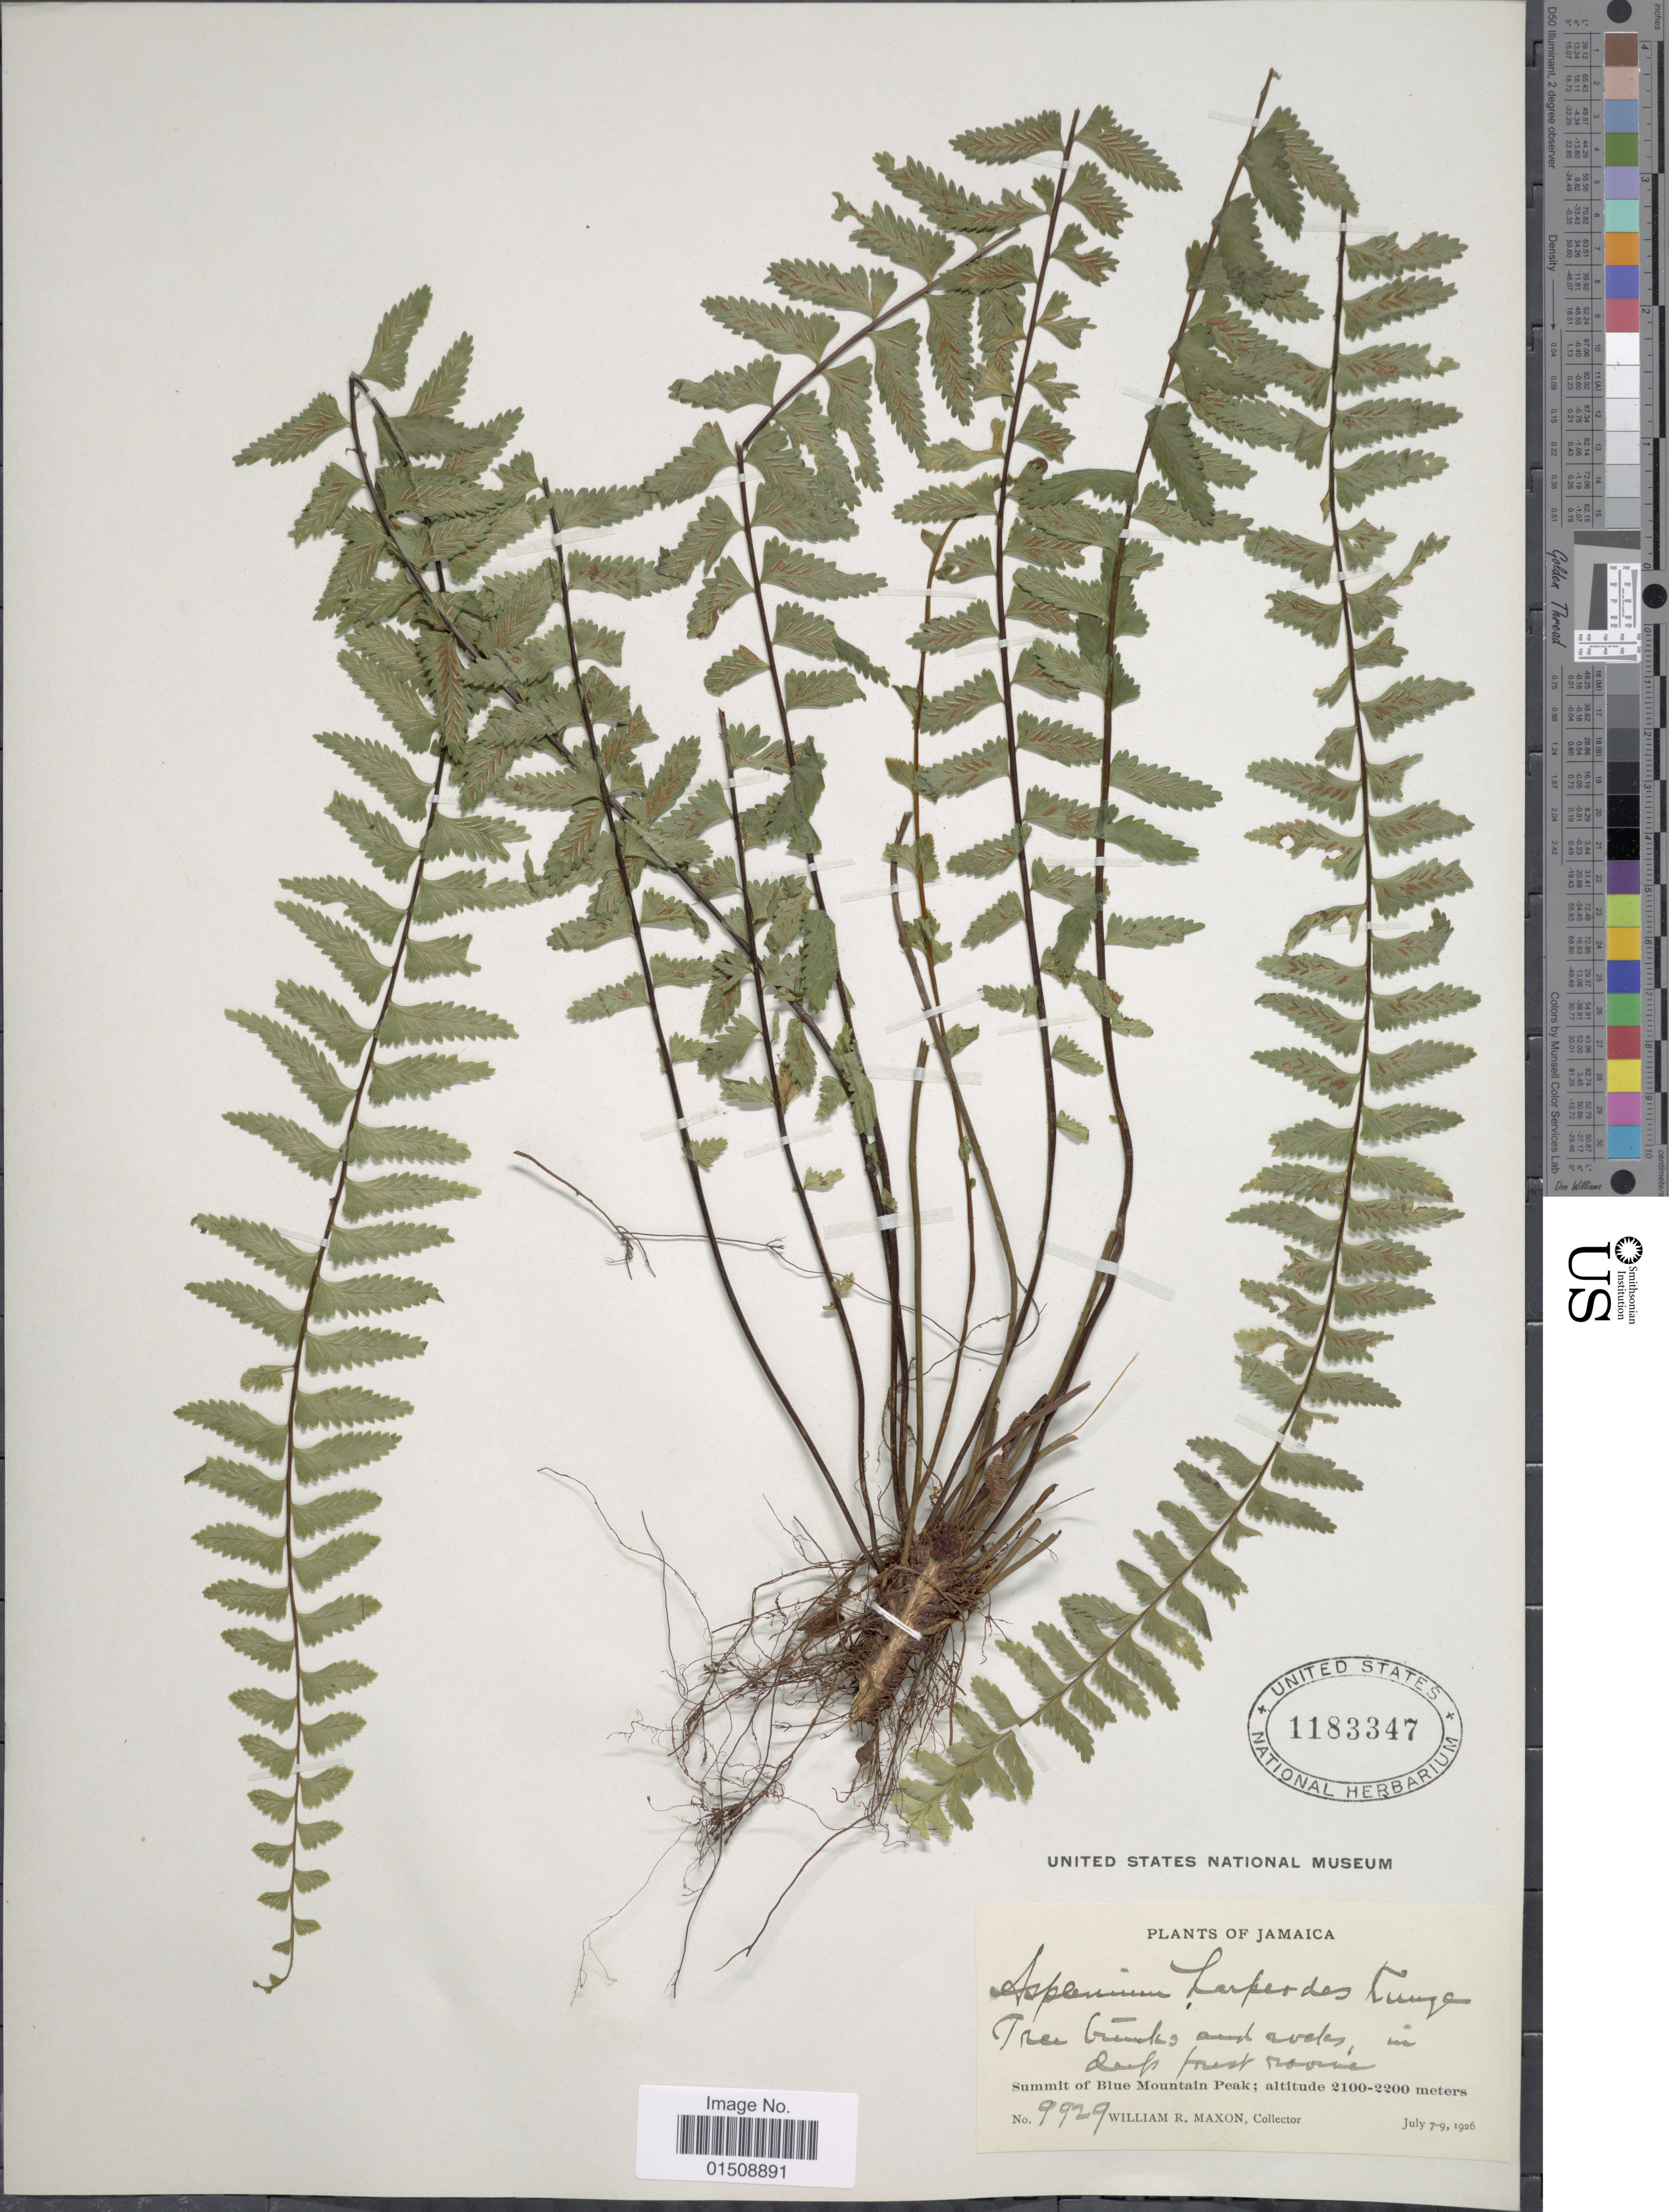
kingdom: Plantae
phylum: Tracheophyta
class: Polypodiopsida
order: Polypodiales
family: Aspleniaceae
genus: Asplenium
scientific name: Asplenium harpeodes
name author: Kunze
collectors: W. R. Maxon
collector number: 9929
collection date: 1926-07-07/1926-07-09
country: Jamaica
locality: Summit of Blue Mountain Peak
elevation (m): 2100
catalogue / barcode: US 1183347